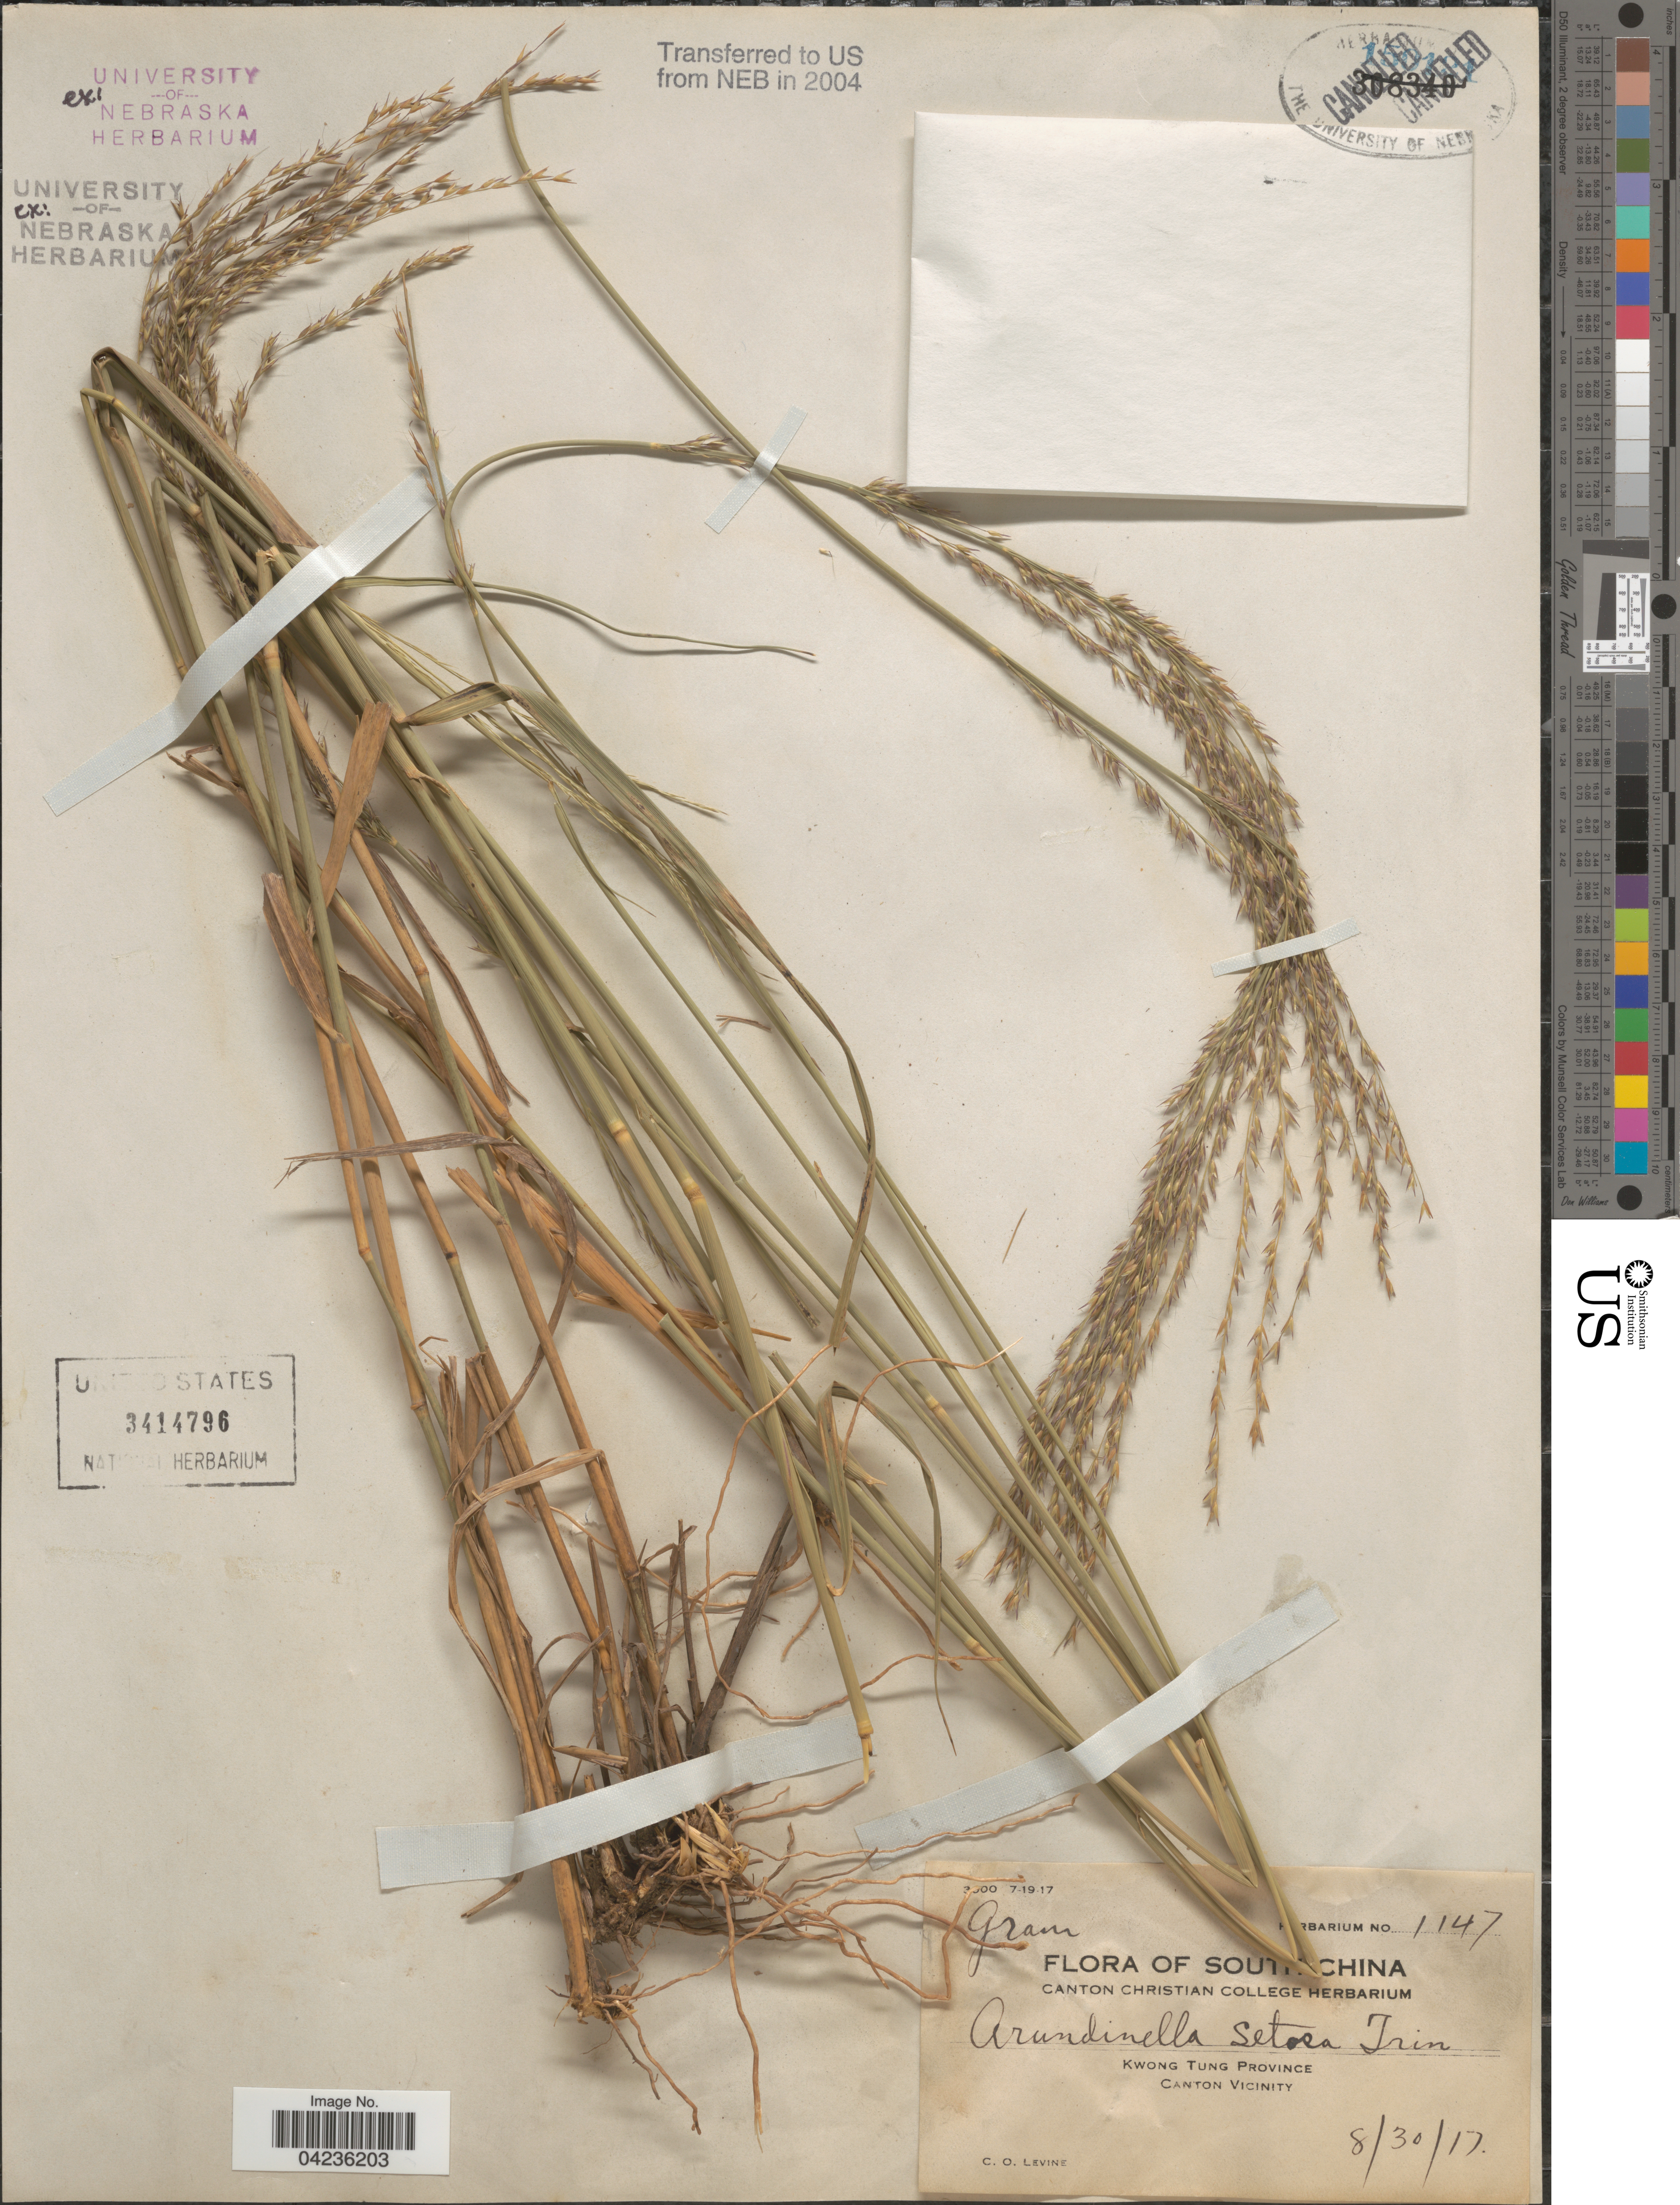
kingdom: Plantae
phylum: Tracheophyta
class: Liliopsida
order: Poales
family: Poaceae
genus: Arundinella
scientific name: Arundinella setosa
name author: Trin.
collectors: C. O. Levine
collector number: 1147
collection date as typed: Transcribed d/m/y: 30/8/17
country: China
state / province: Guangdong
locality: South China. Kwong Tung Province. Canton Vicinity.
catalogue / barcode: US 3414796